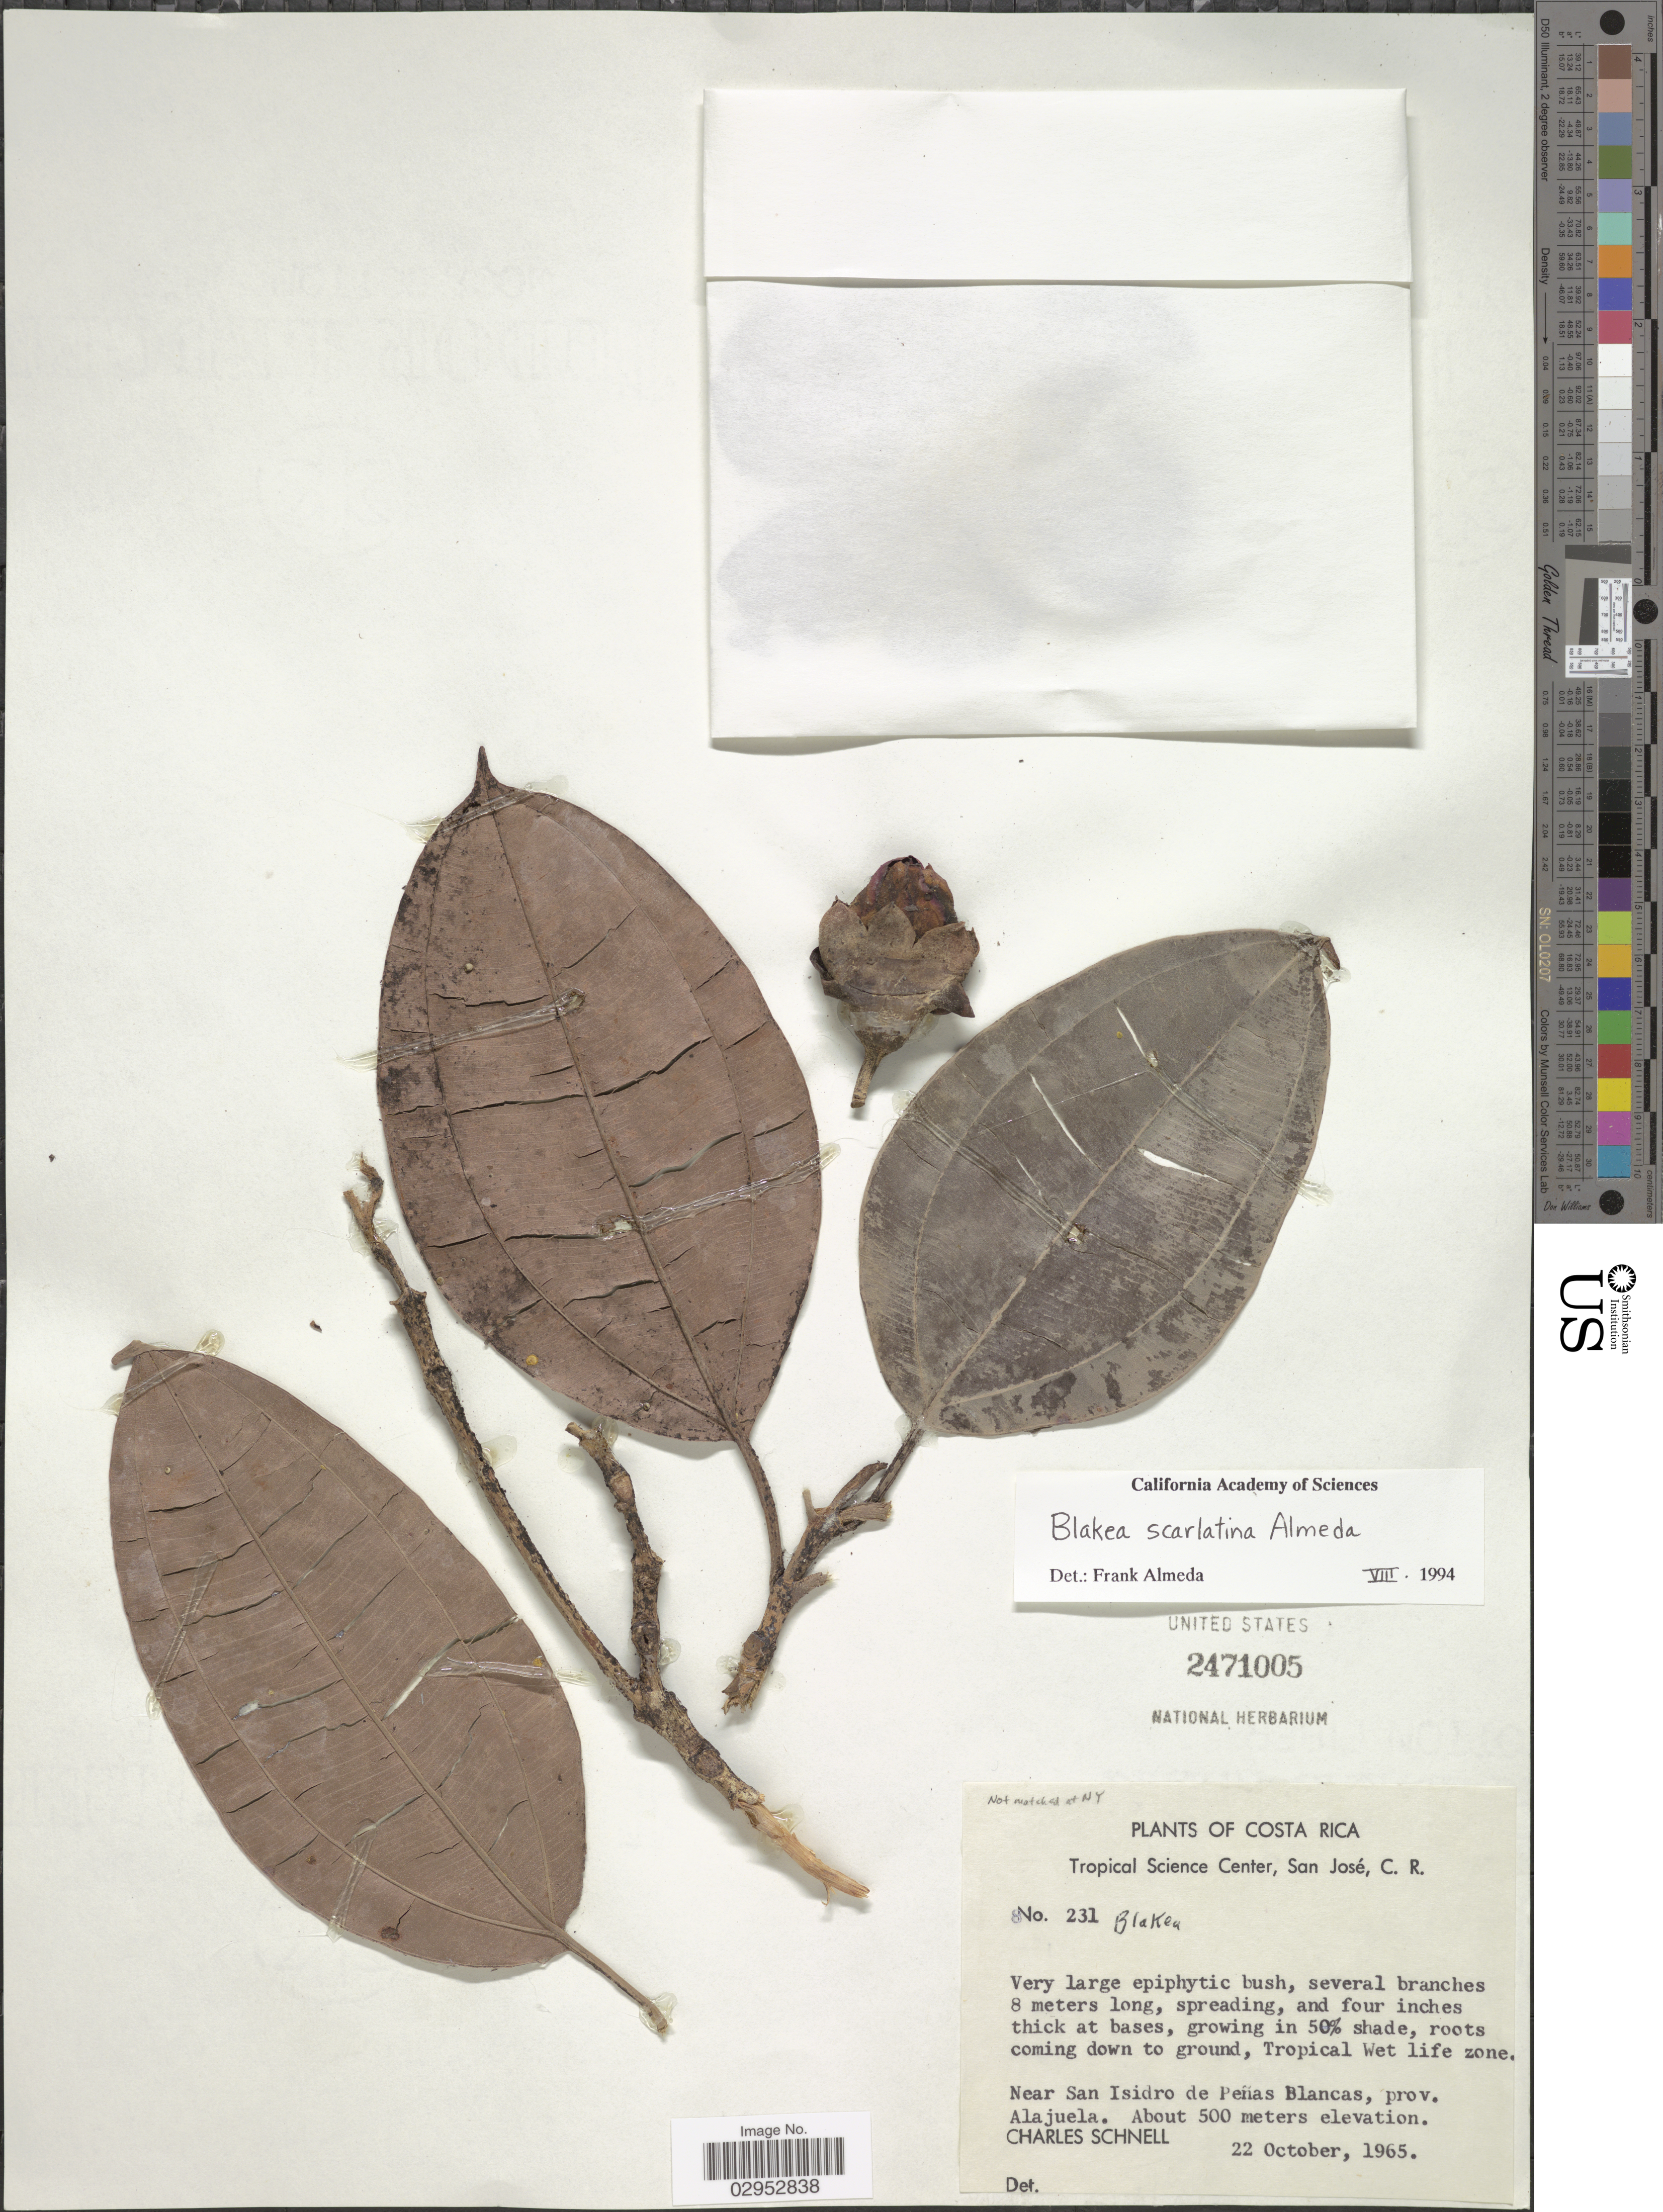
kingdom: Plantae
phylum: Tracheophyta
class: Magnoliopsida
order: Myrtales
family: Melastomataceae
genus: Blakea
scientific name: Blakea scarlatina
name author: Almeda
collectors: C. Schnell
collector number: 231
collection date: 1965-10-22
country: Costa Rica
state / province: Alajuela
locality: Tropical Wet life zone. Near San Isidro de Peñas Blancas, prov. Alajuela.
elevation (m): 500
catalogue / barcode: US 2471005